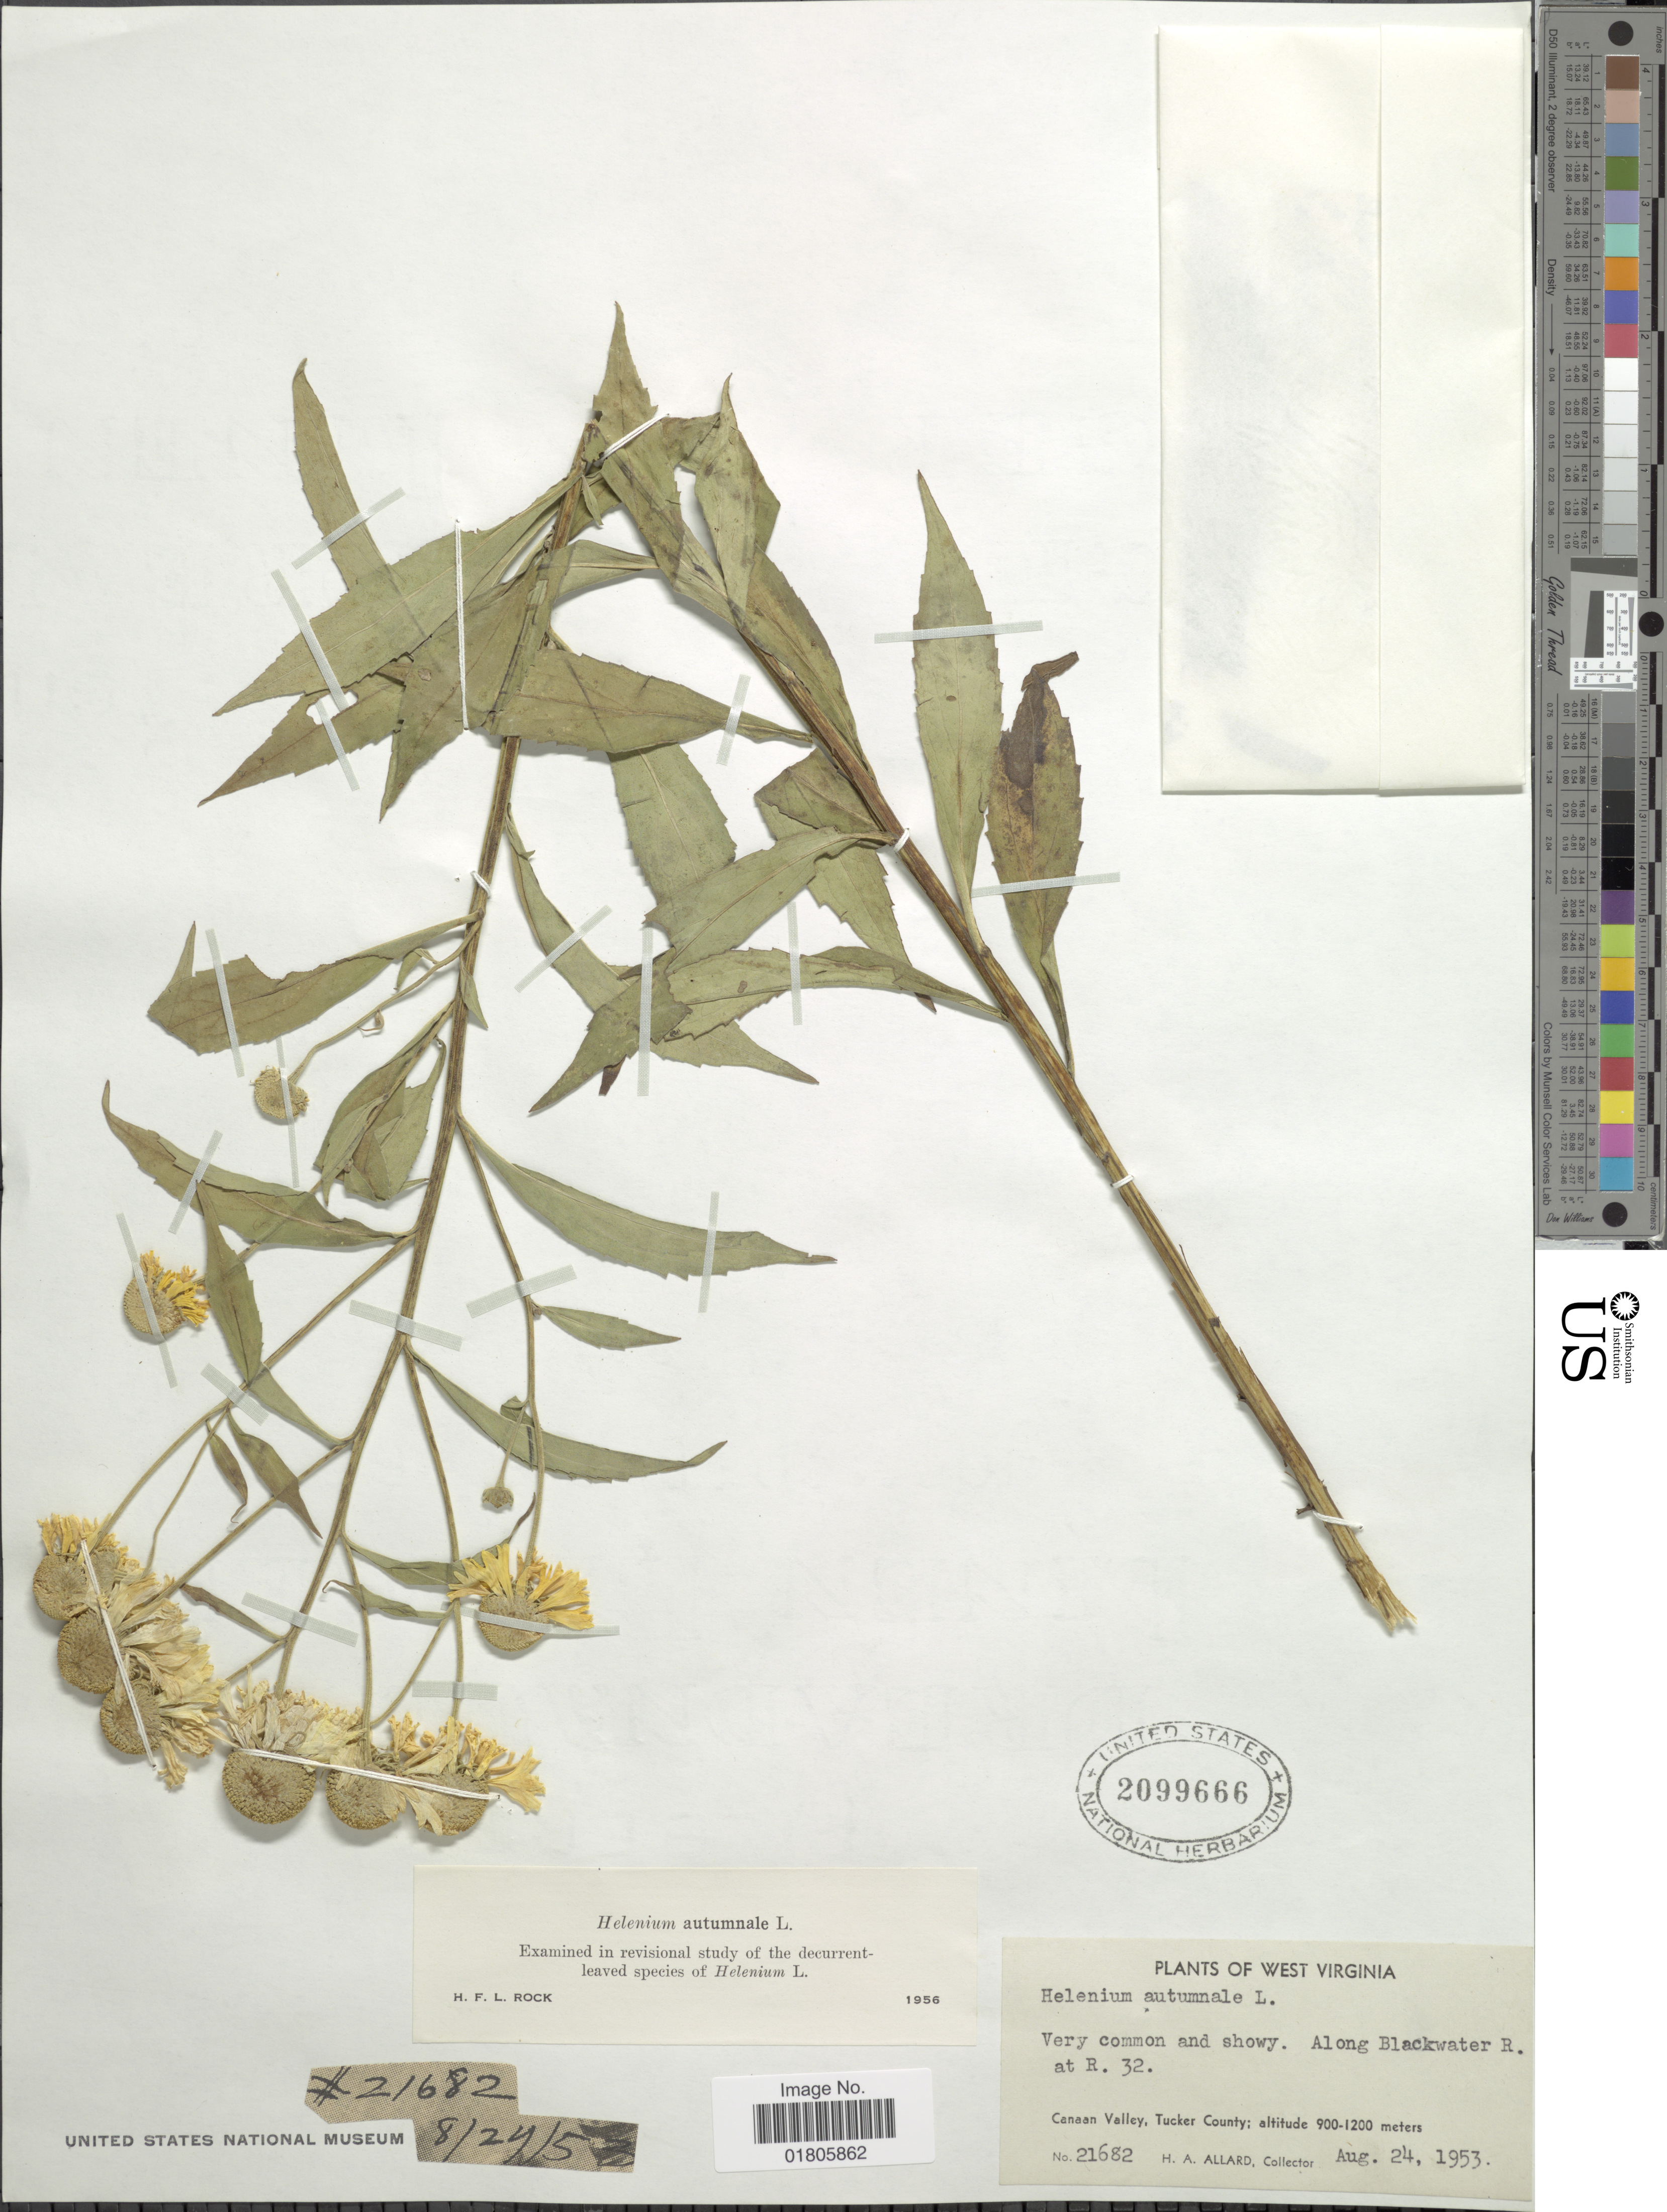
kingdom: Plantae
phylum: Tracheophyta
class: Magnoliopsida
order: Asterales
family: Asteraceae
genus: Helenium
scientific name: Helenium autumnale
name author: L.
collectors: H. A. Allard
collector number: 21682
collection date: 1953-08-24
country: United States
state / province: West Virginia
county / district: Tucker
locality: Along Blackwater R. at R 32. Canaan Valley, Tucker County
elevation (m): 900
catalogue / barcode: US 2099666